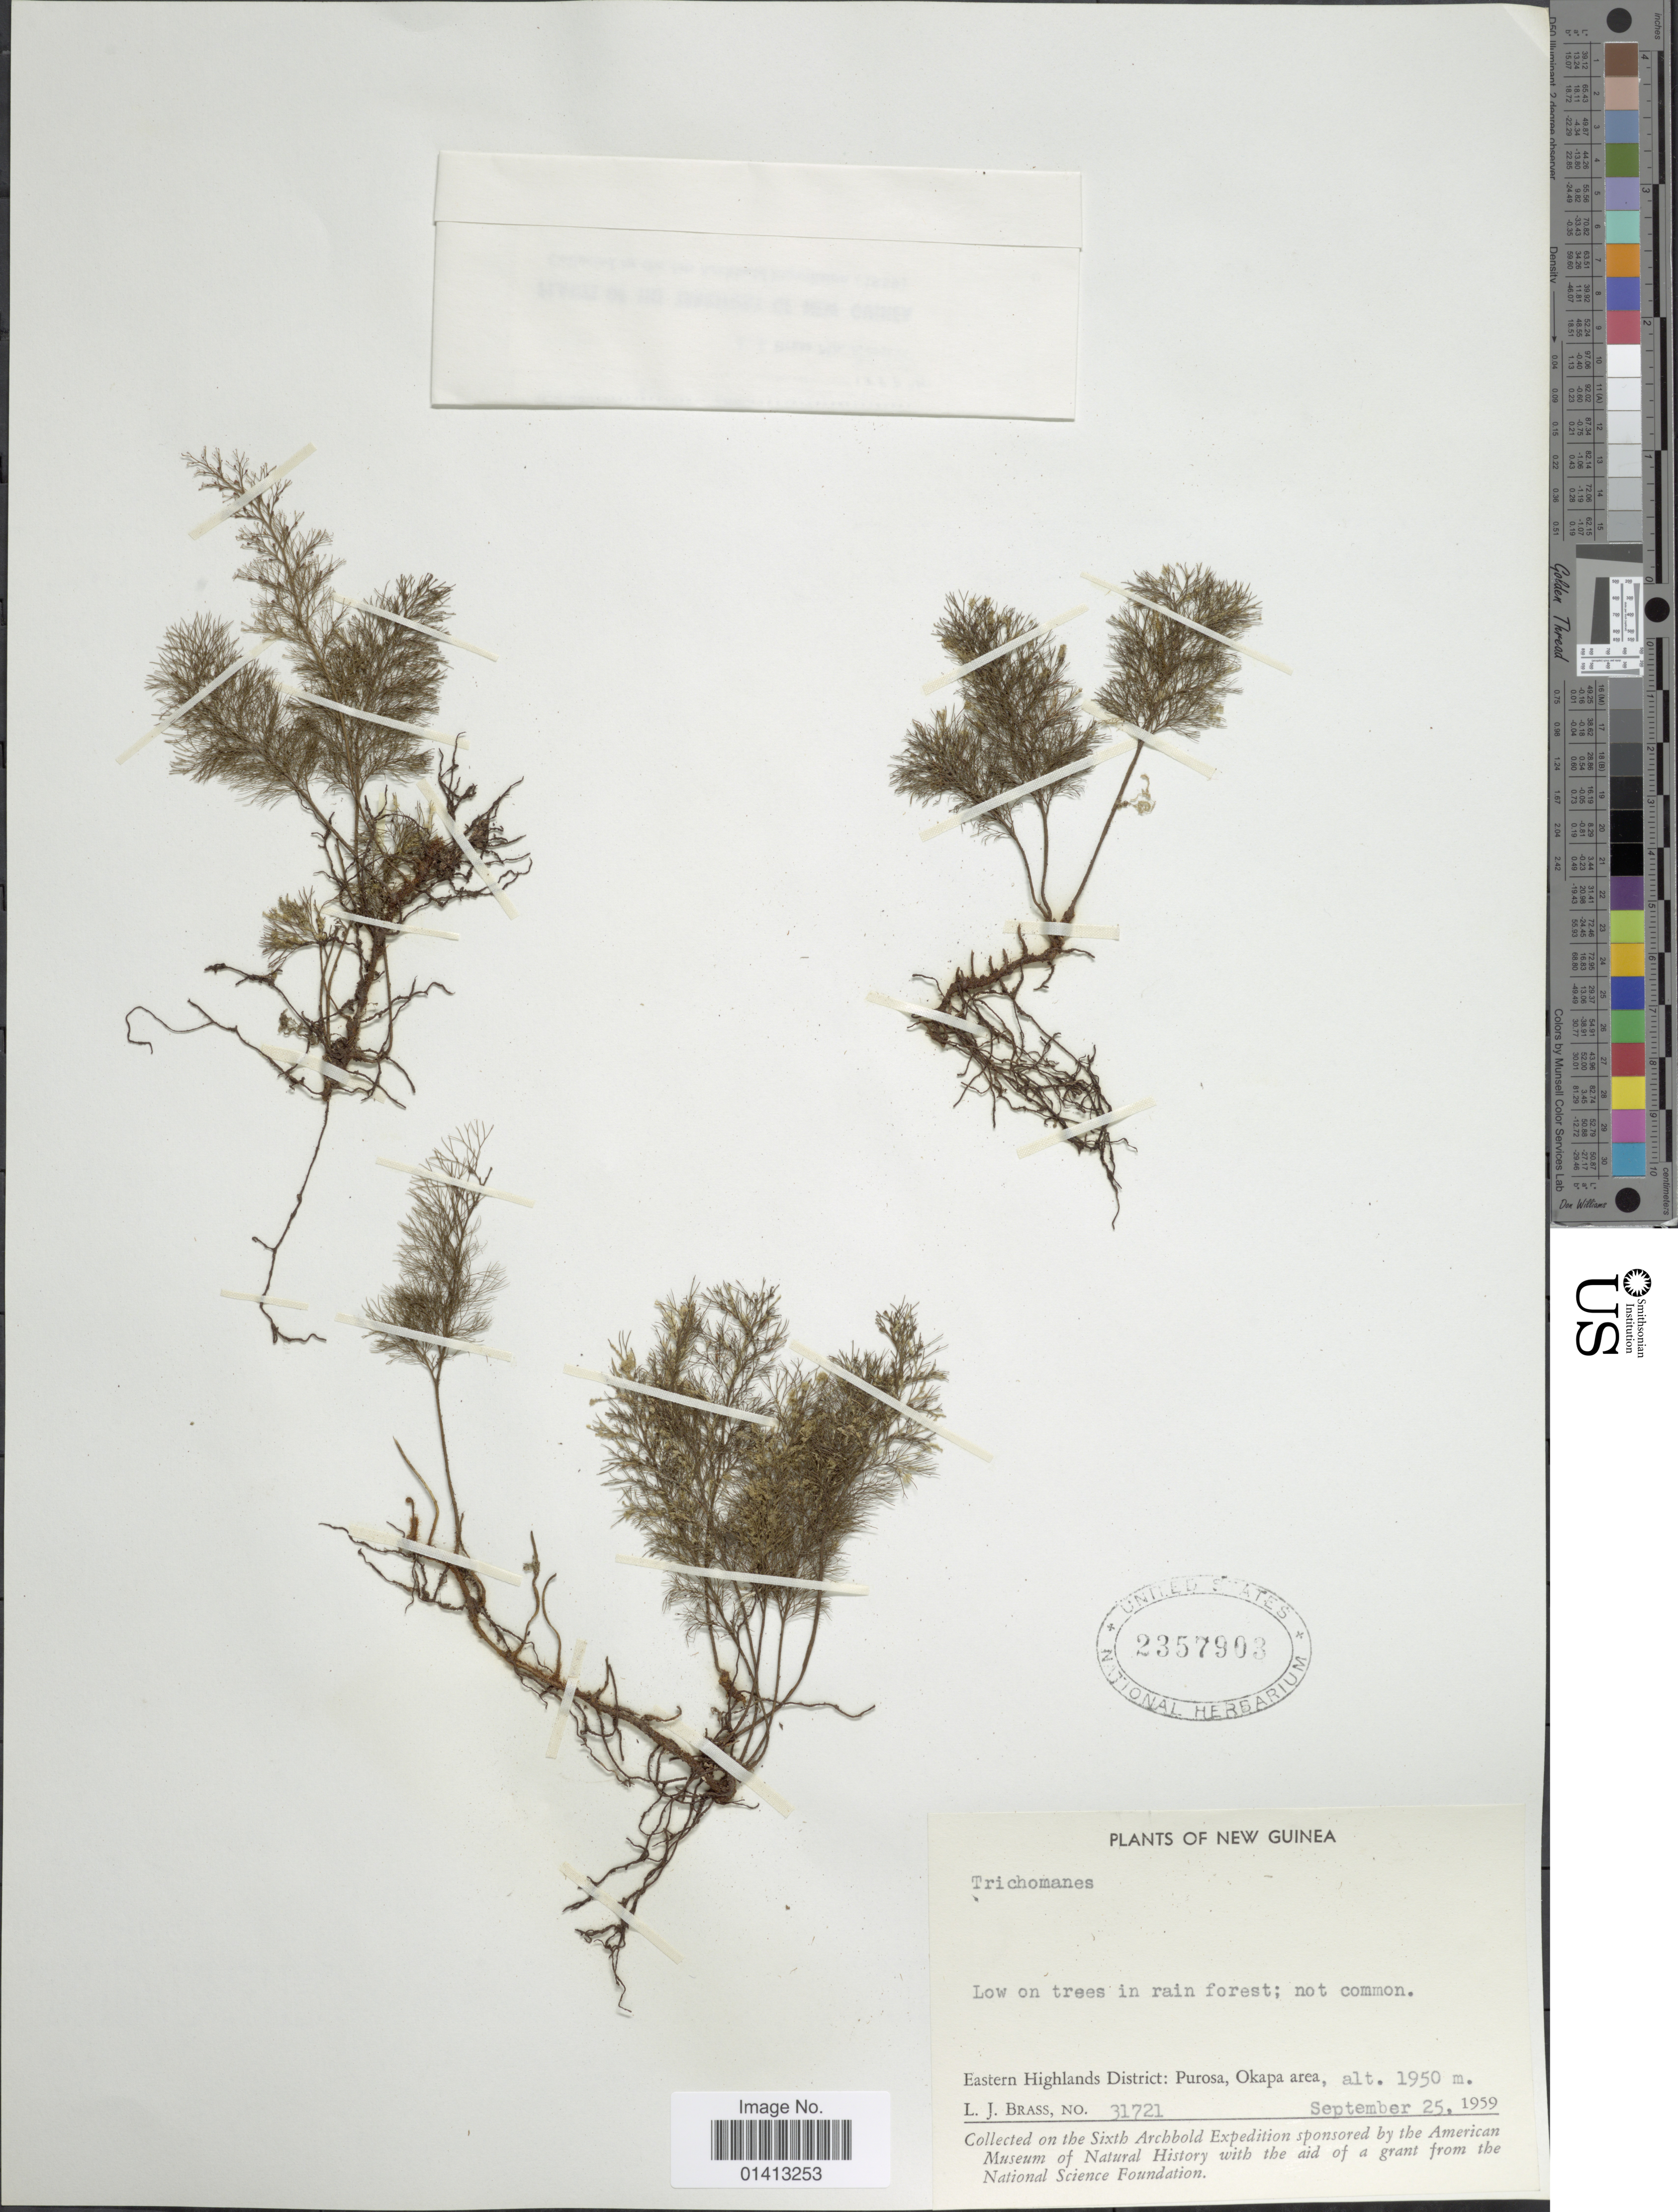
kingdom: Plantae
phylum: Tracheophyta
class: Polypodiopsida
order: Hymenophyllales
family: Hymenophyllaceae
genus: Crepidomanes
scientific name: Crepidomanes sp.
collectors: L. J. Brass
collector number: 31721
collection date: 1959-09-25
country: Papua New Guinea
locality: New Guinea, Eastern Highlands Districrt: Purosa, Okapa area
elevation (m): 1950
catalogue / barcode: US 2357903